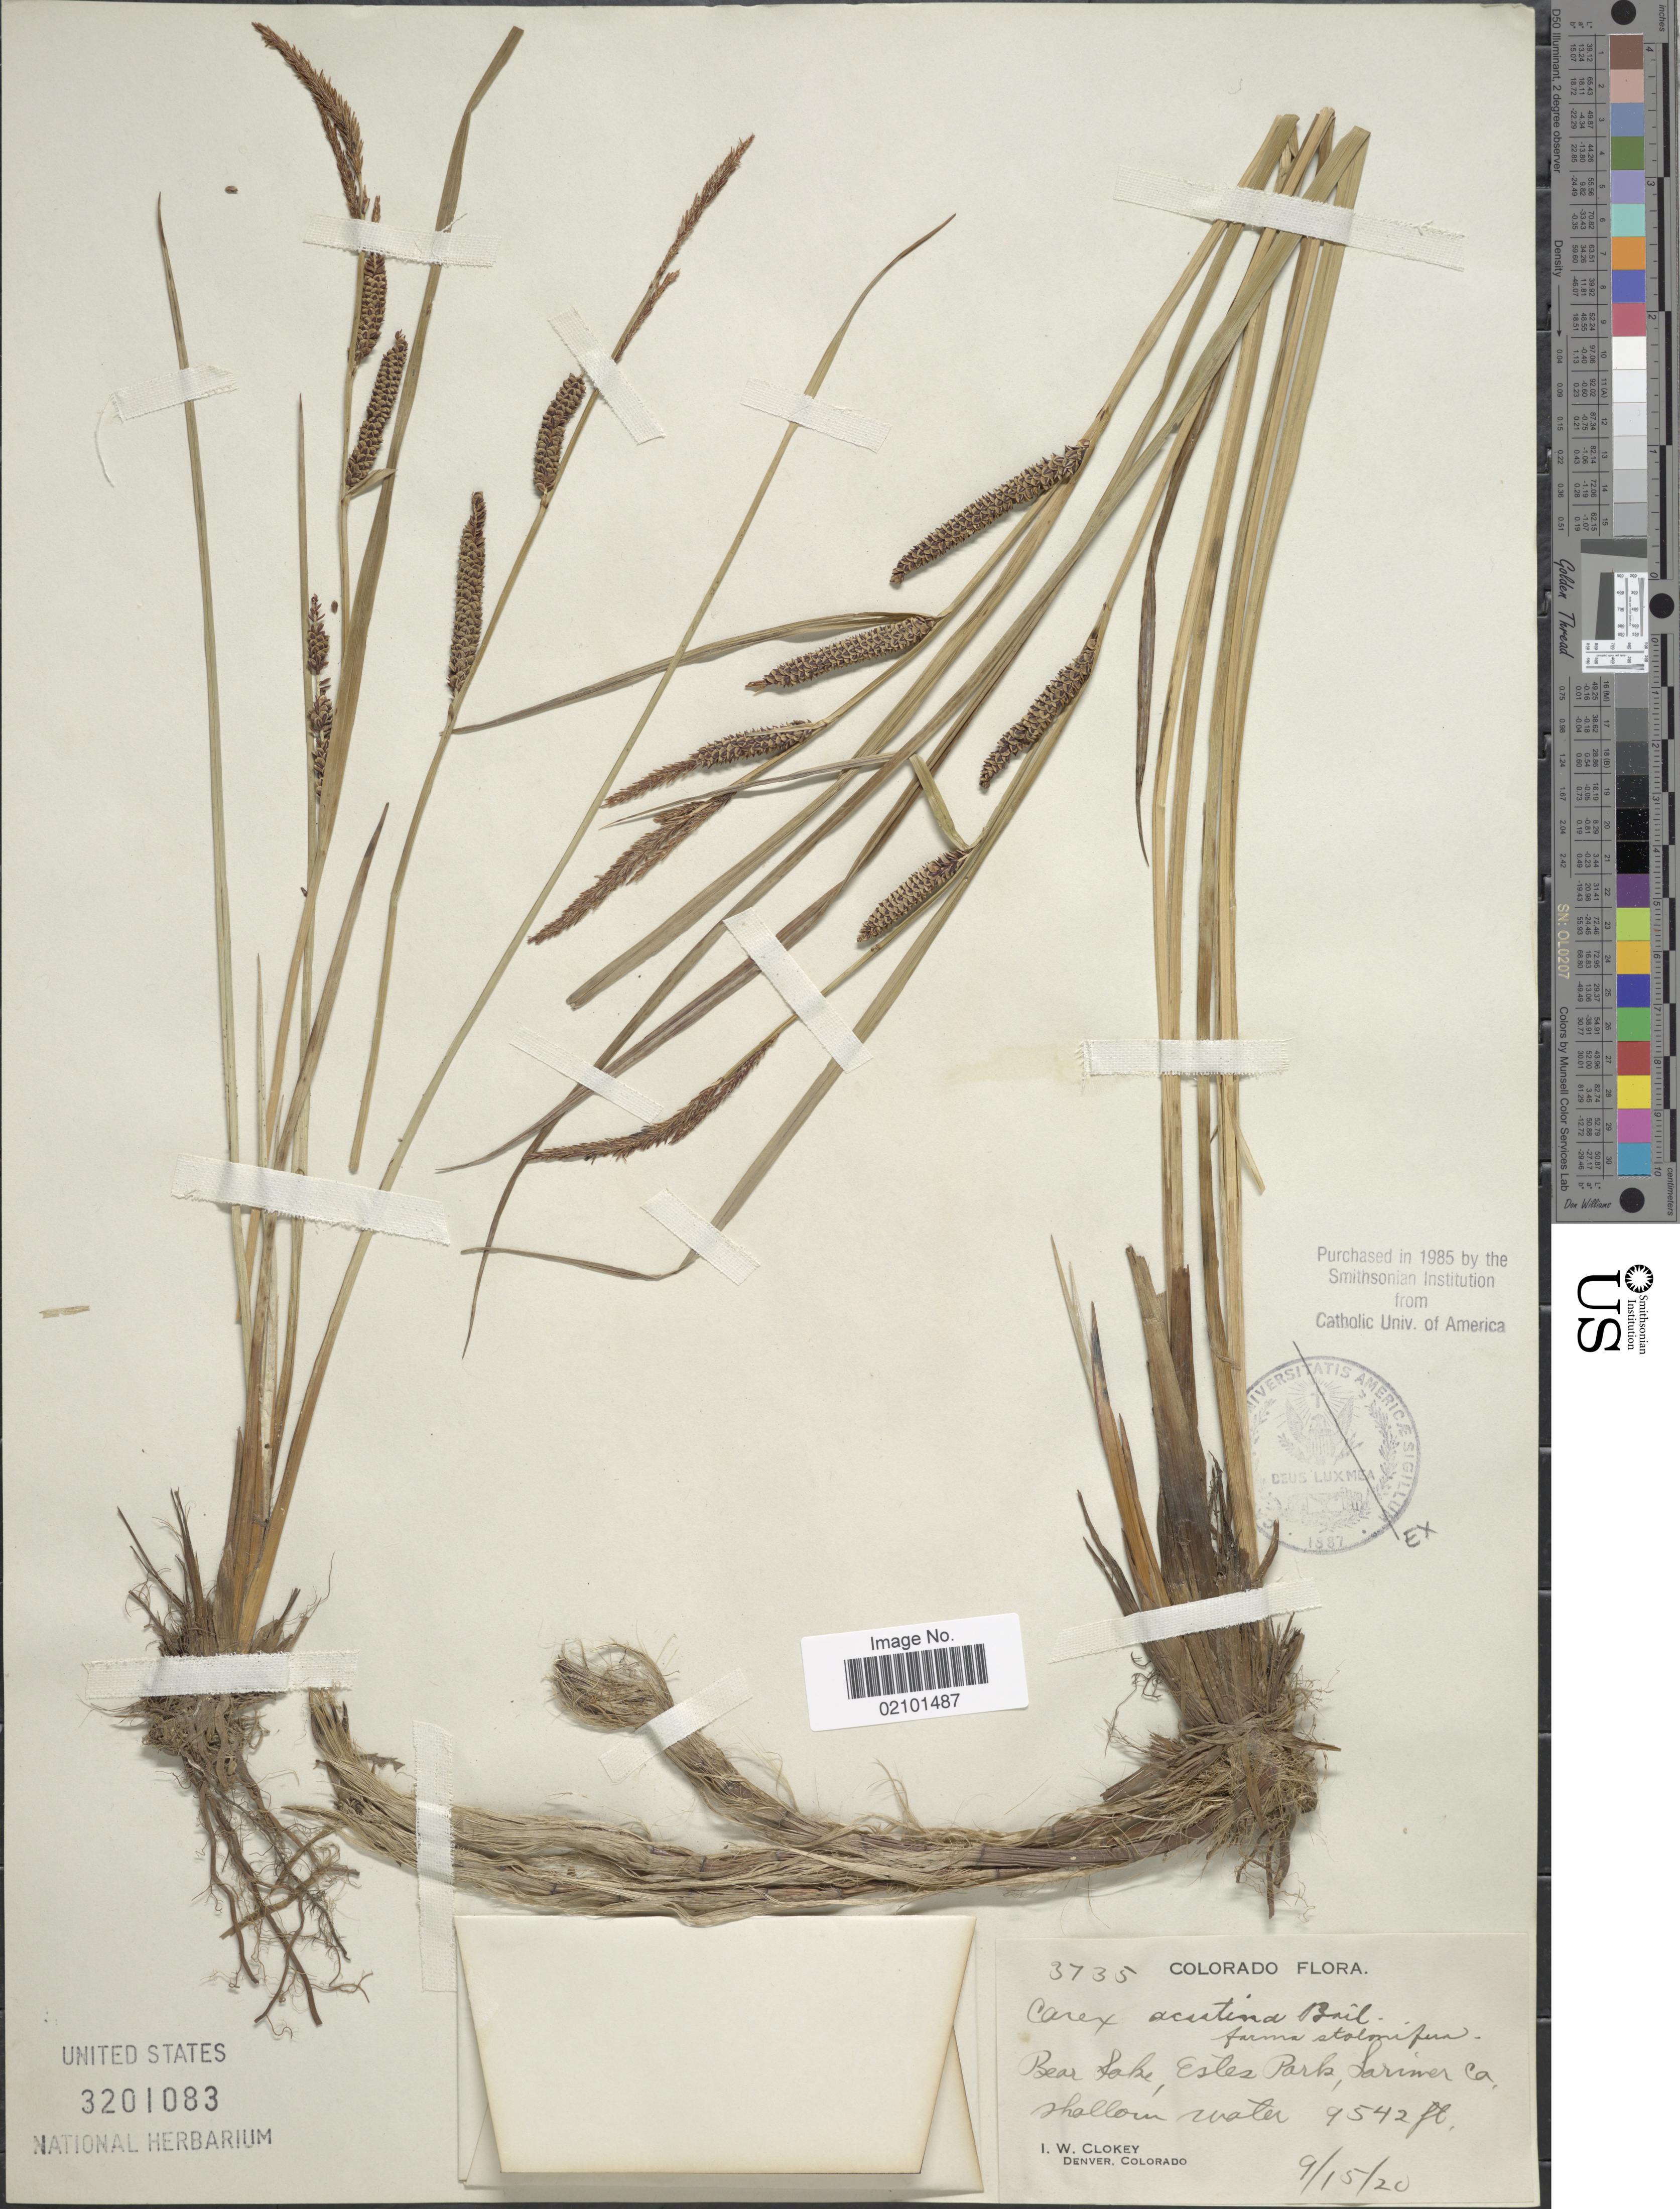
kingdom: Plantae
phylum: Tracheophyta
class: Liliopsida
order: Poales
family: Cyperaceae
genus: Carex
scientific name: Carex aquatilis var. aquatilis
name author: Wahlenb.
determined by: Strong, Mark T., (BOT), Smithsonian Institution - National Museum of Natural History (UNITED STATES)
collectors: I. W. Clokey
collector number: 3735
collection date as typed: Transcribed d/m/y: 15/9/20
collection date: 1920-09-15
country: United States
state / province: Colorado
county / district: Larimer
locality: Bear Lake, Estes Park, Larimer Co. Shallow water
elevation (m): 2908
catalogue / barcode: US 3201083